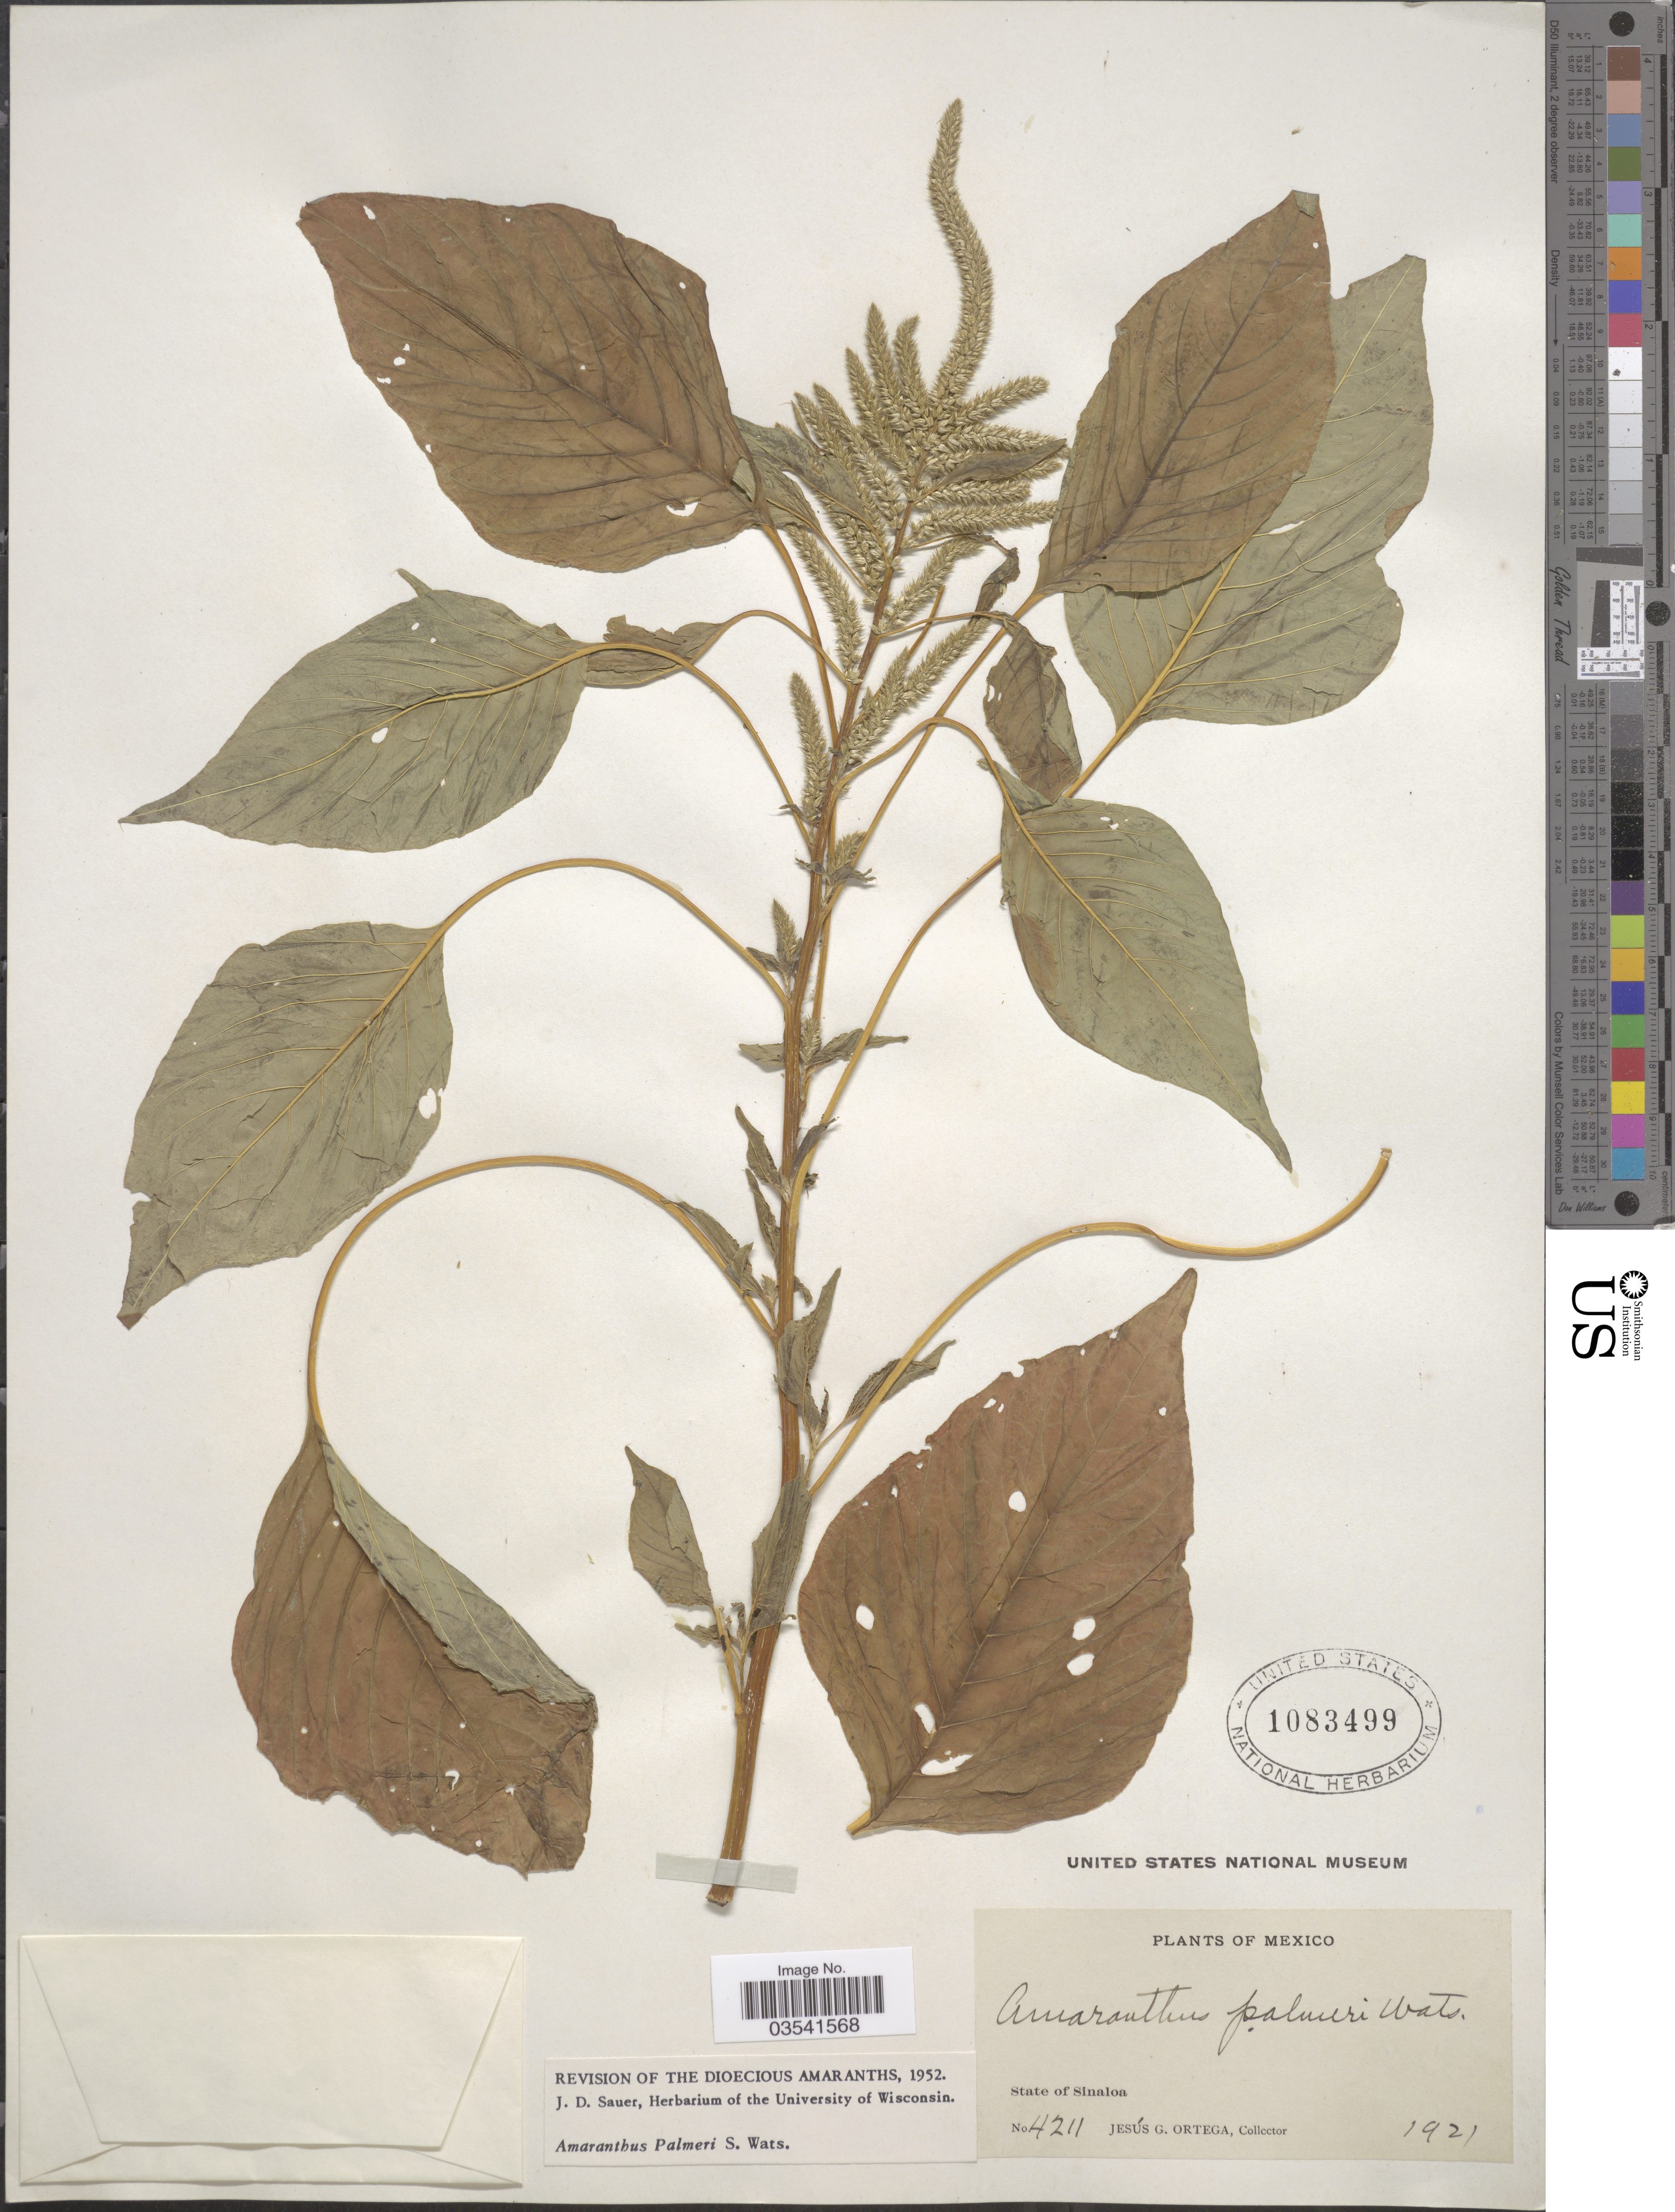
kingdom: Plantae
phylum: Tracheophyta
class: Magnoliopsida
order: Caryophyllales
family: Amaranthaceae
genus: Amaranthus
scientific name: Amaranthus palmeri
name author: S. Watson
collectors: J. Ortega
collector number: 4211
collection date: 1921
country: Mexico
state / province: Sinaloa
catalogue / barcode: US 1083499